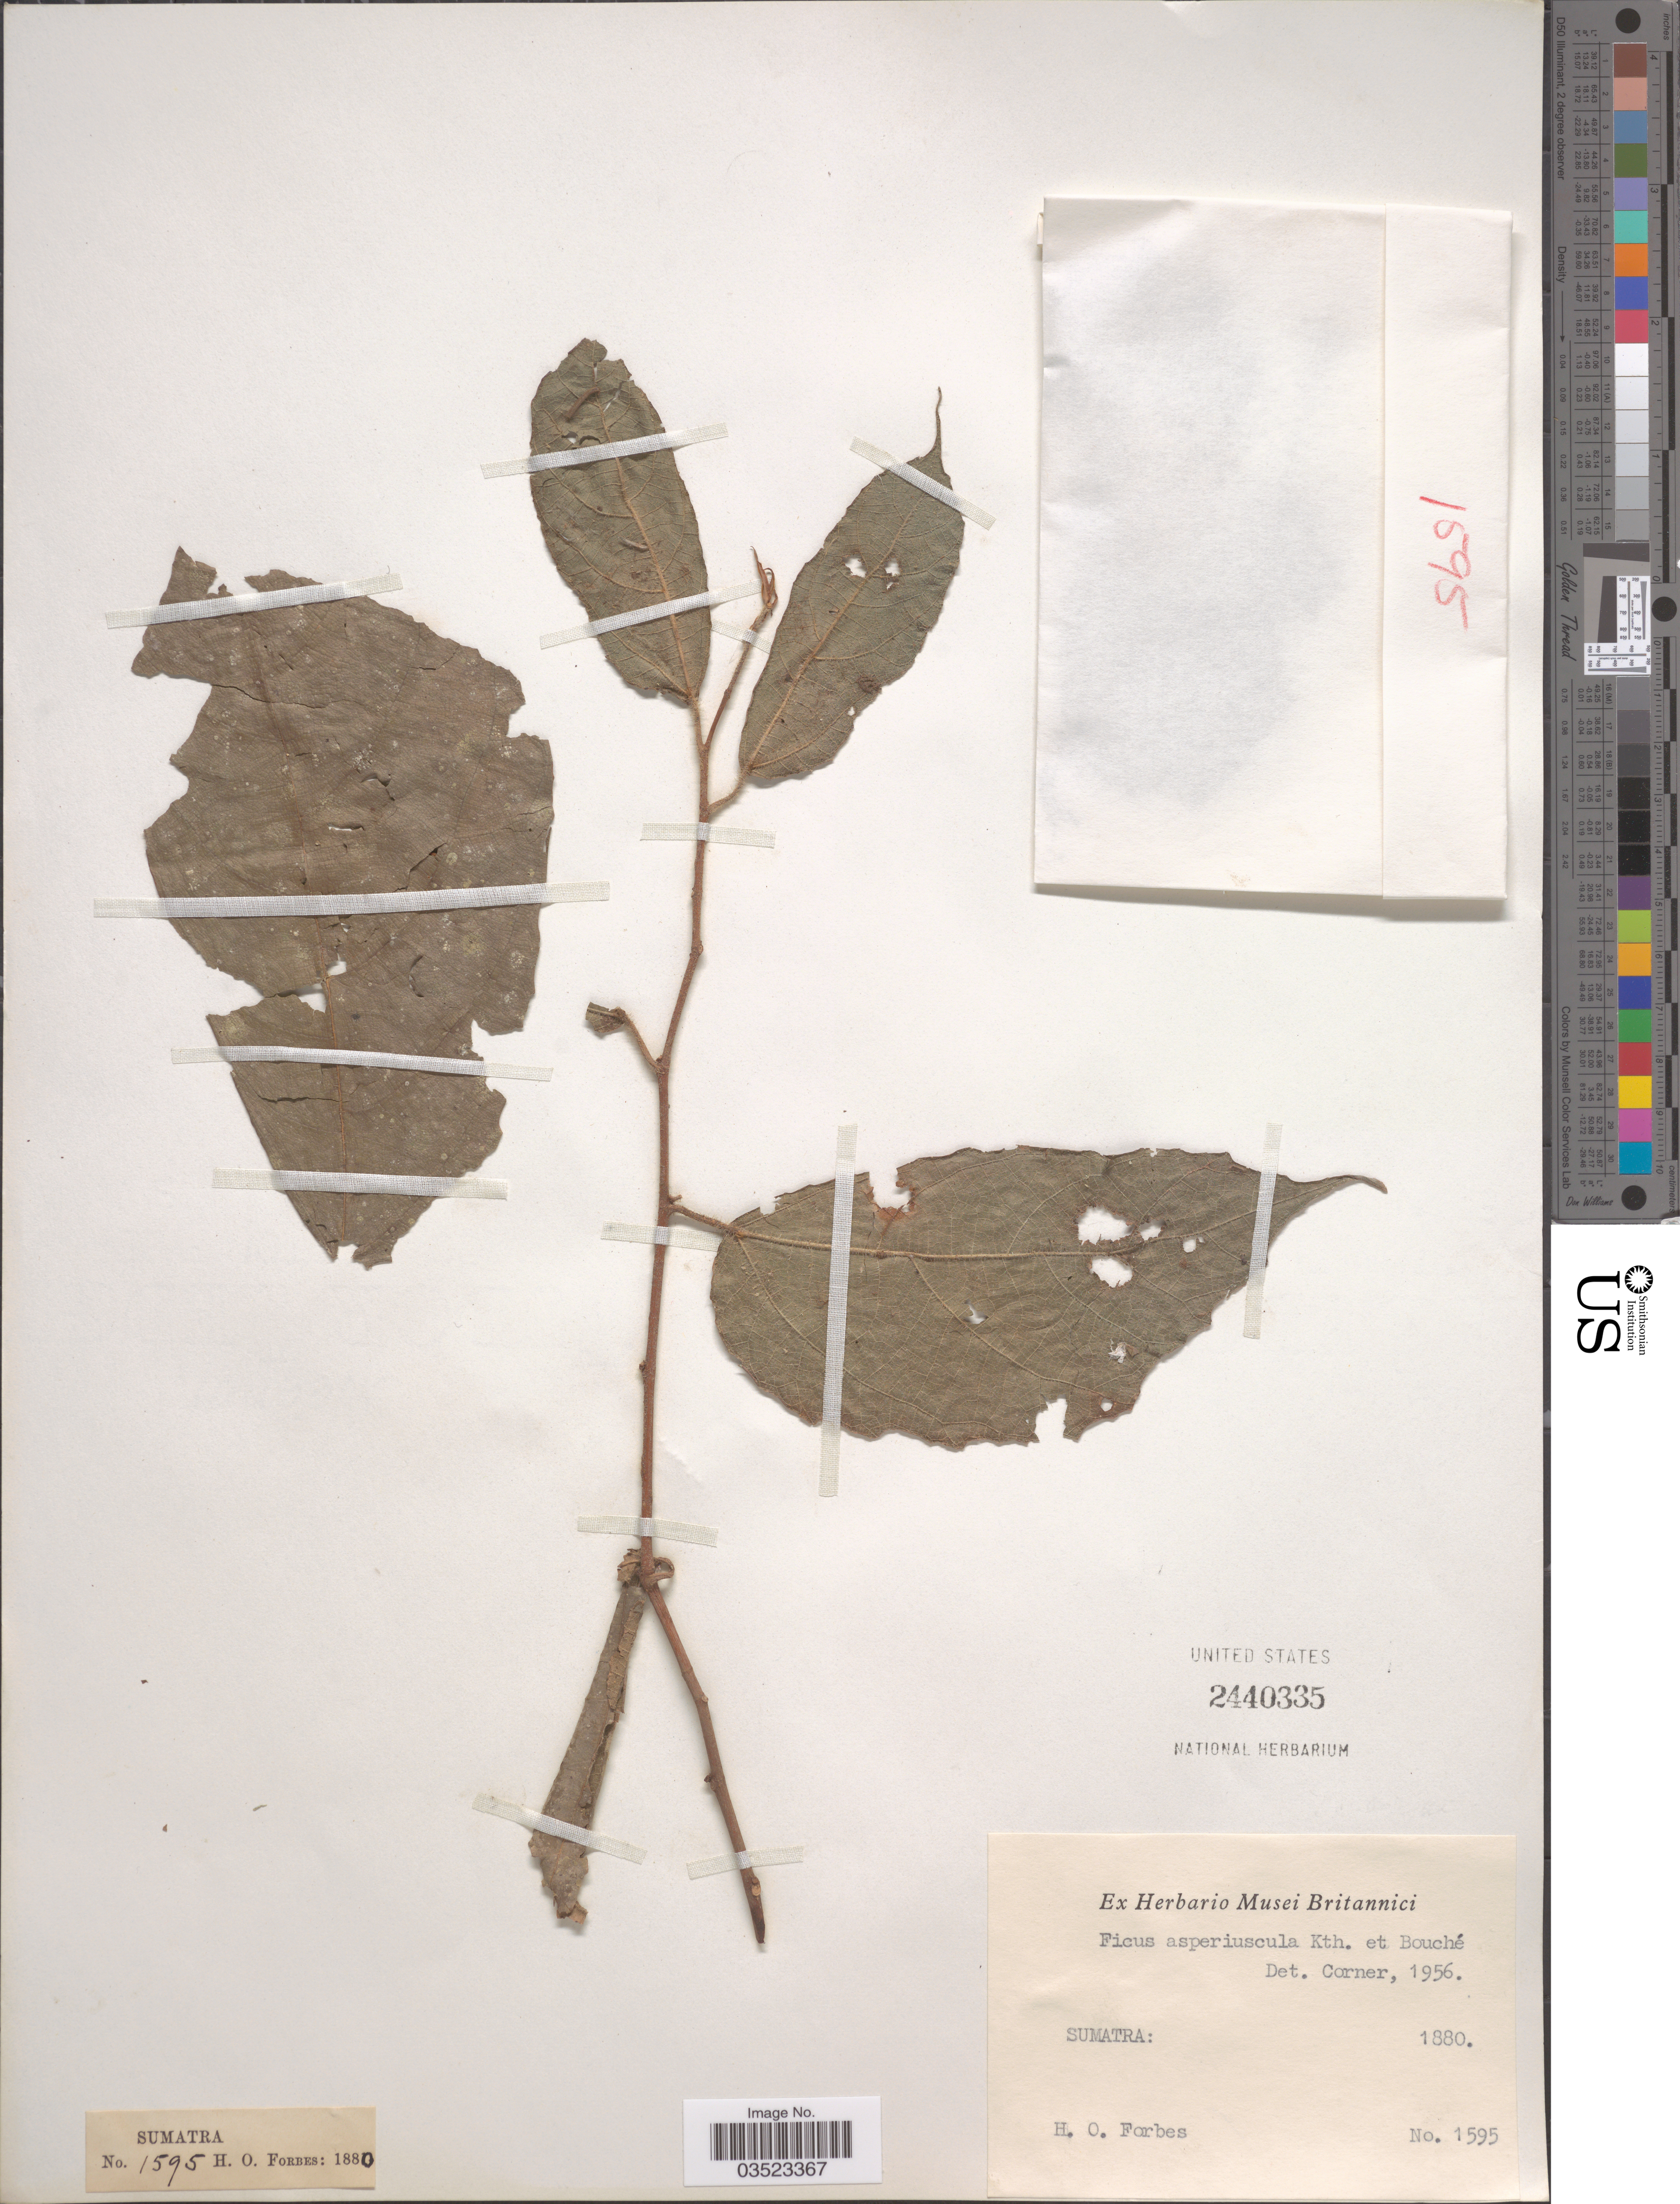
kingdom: Plantae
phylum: Tracheophyta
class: Magnoliopsida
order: Rosales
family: Moraceae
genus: Ficus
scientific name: Ficus asperiuscula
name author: Kunth & Bouch.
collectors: H. O. Forbes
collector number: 1595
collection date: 1880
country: Indonesia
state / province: Sumatra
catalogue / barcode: US 2440335